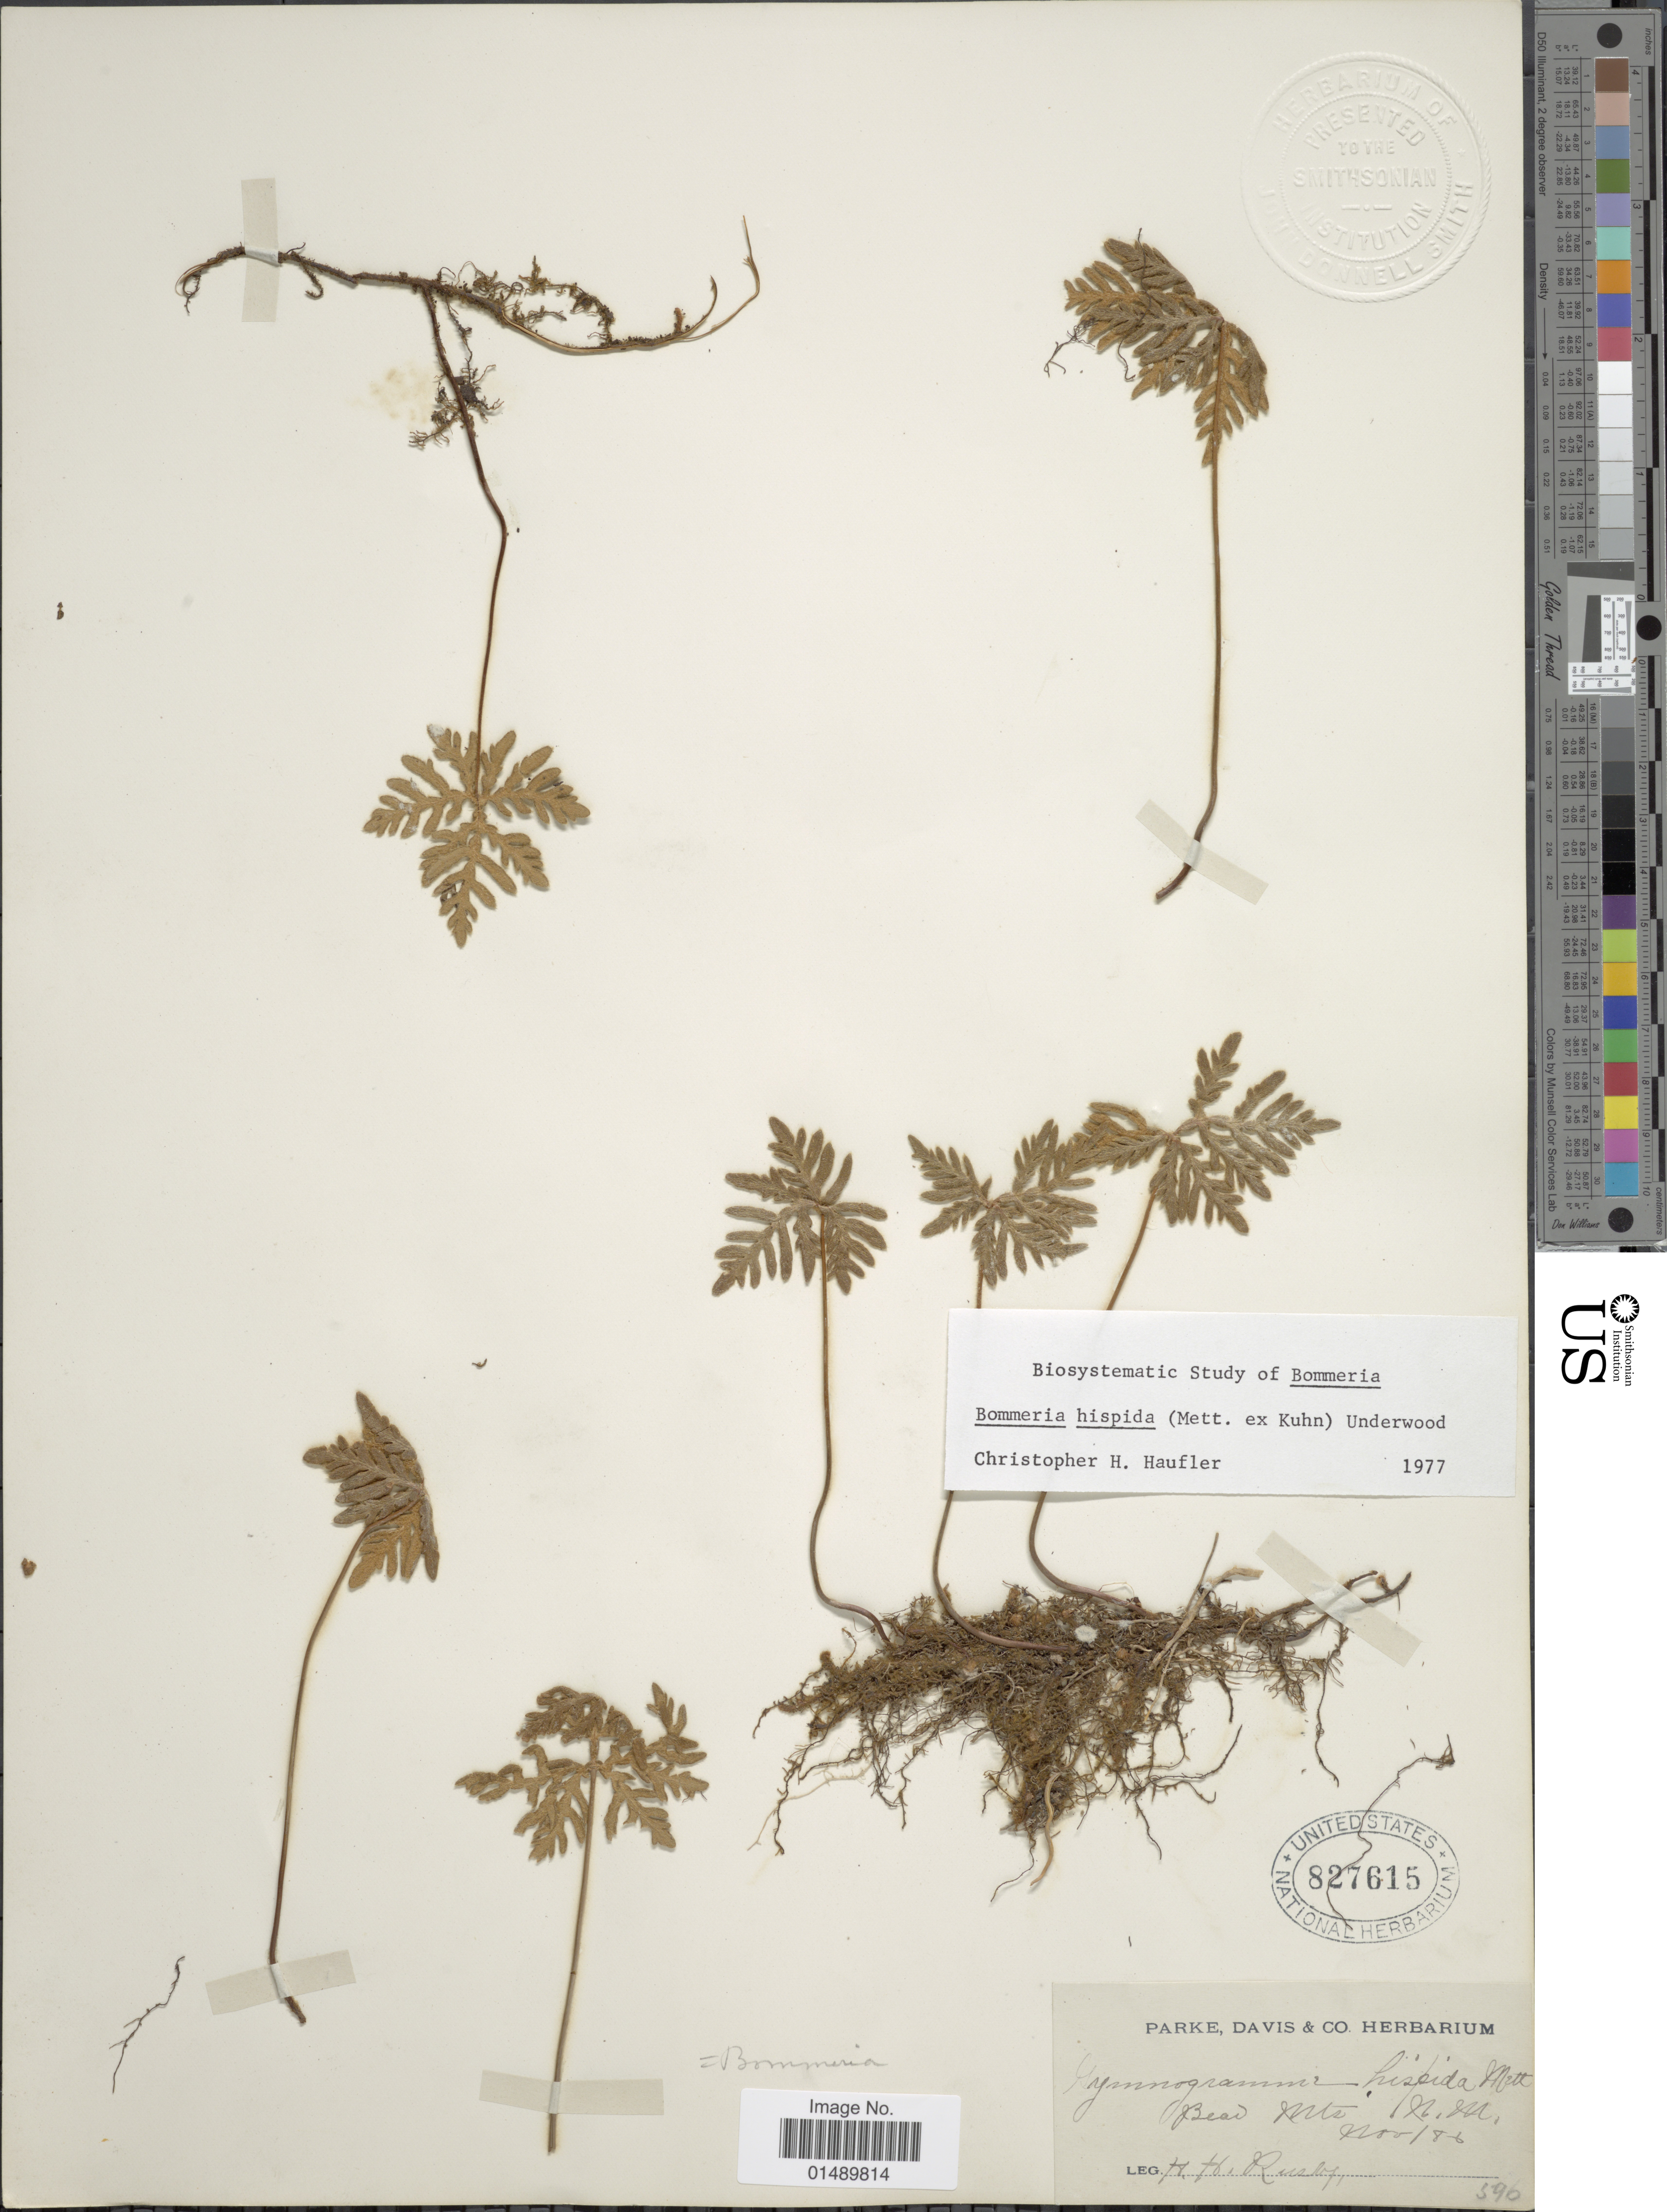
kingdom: Plantae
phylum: Tracheophyta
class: Polypodiopsida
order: Polypodiales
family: Pteridaceae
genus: Bommeria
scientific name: Bommeria hispida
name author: (Mett. ex Kuhn) Underw.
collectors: H. H. Rusby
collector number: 596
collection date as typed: Transcribed d/m/y: /11/86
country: United States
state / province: New Mexico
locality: New Mexico, Bear Mts.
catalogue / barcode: US 827615